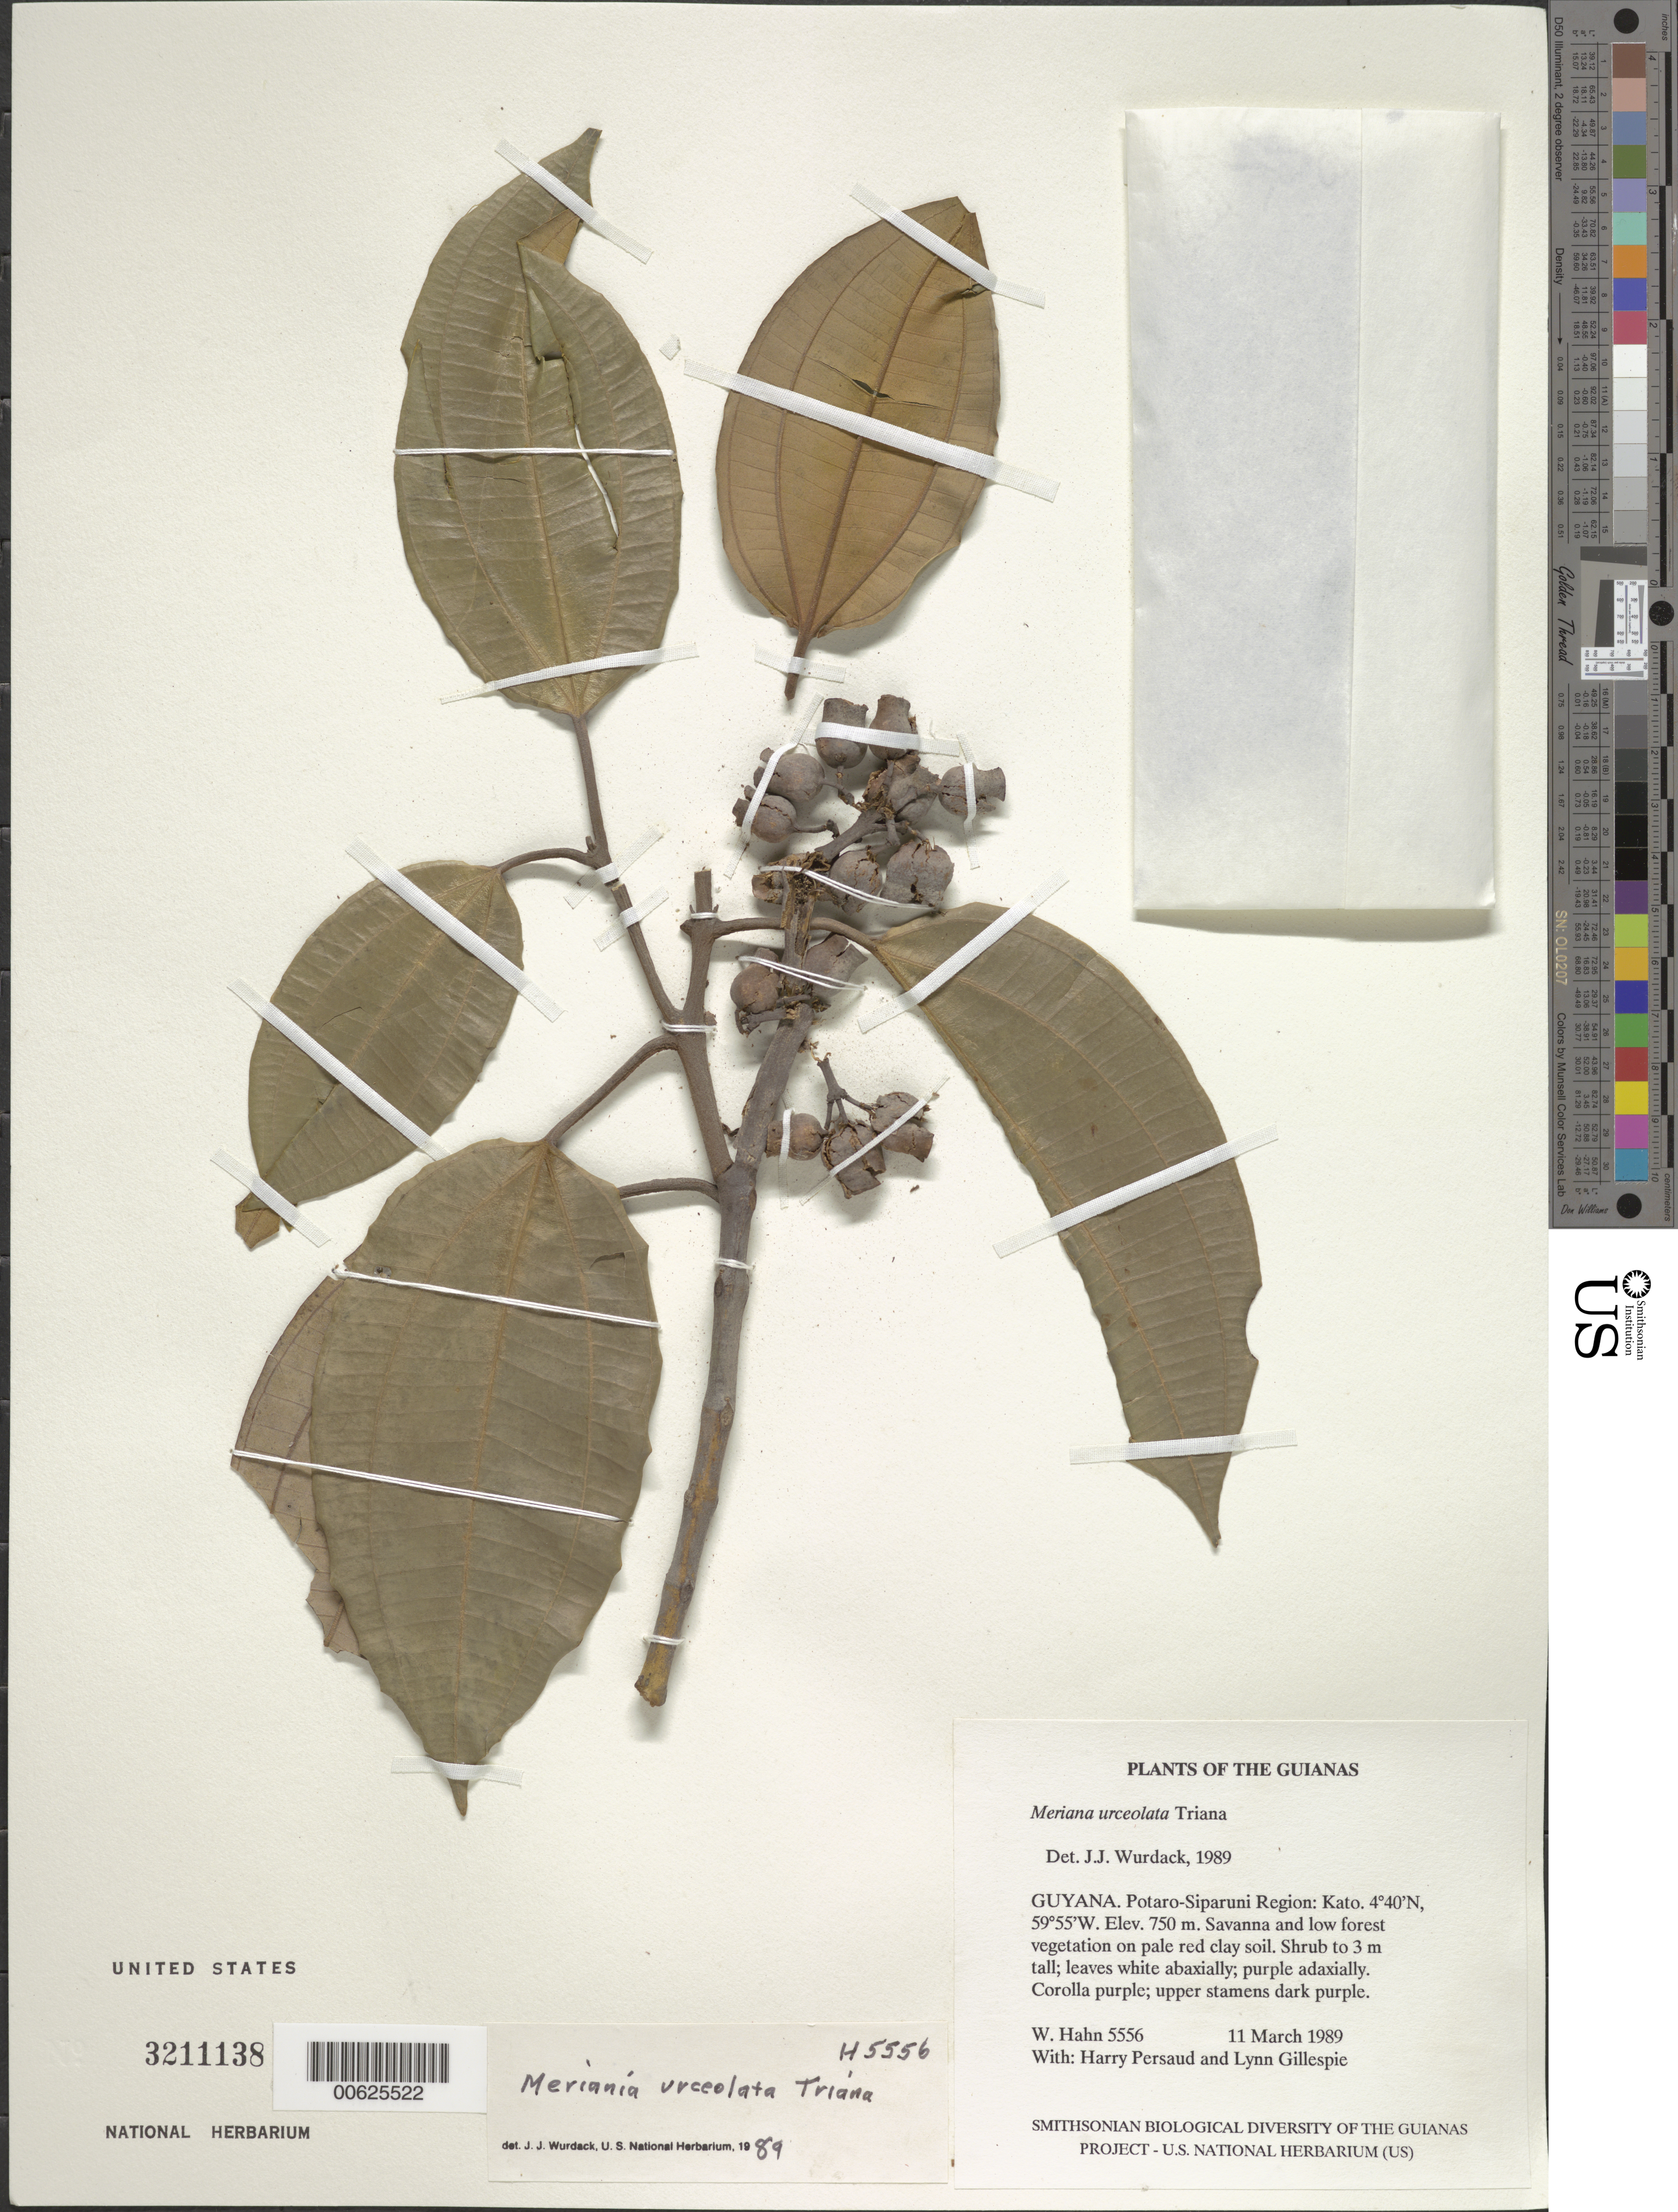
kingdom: Plantae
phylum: Tracheophyta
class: Magnoliopsida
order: Myrtales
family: Melastomataceae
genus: Meriania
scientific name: Meriania urceolata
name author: Triana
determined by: Wurdack, John J., (US), US (UNITED STATES)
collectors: W. Hahn, H. Persaud & L. J. Gillespie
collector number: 5556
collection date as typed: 11 March 1989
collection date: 1989-03-11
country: Guyana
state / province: Potaro-Siparuni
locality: Kato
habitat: Savanna and low forest vegetation on pale red clay soil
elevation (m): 750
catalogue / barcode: US 3211138